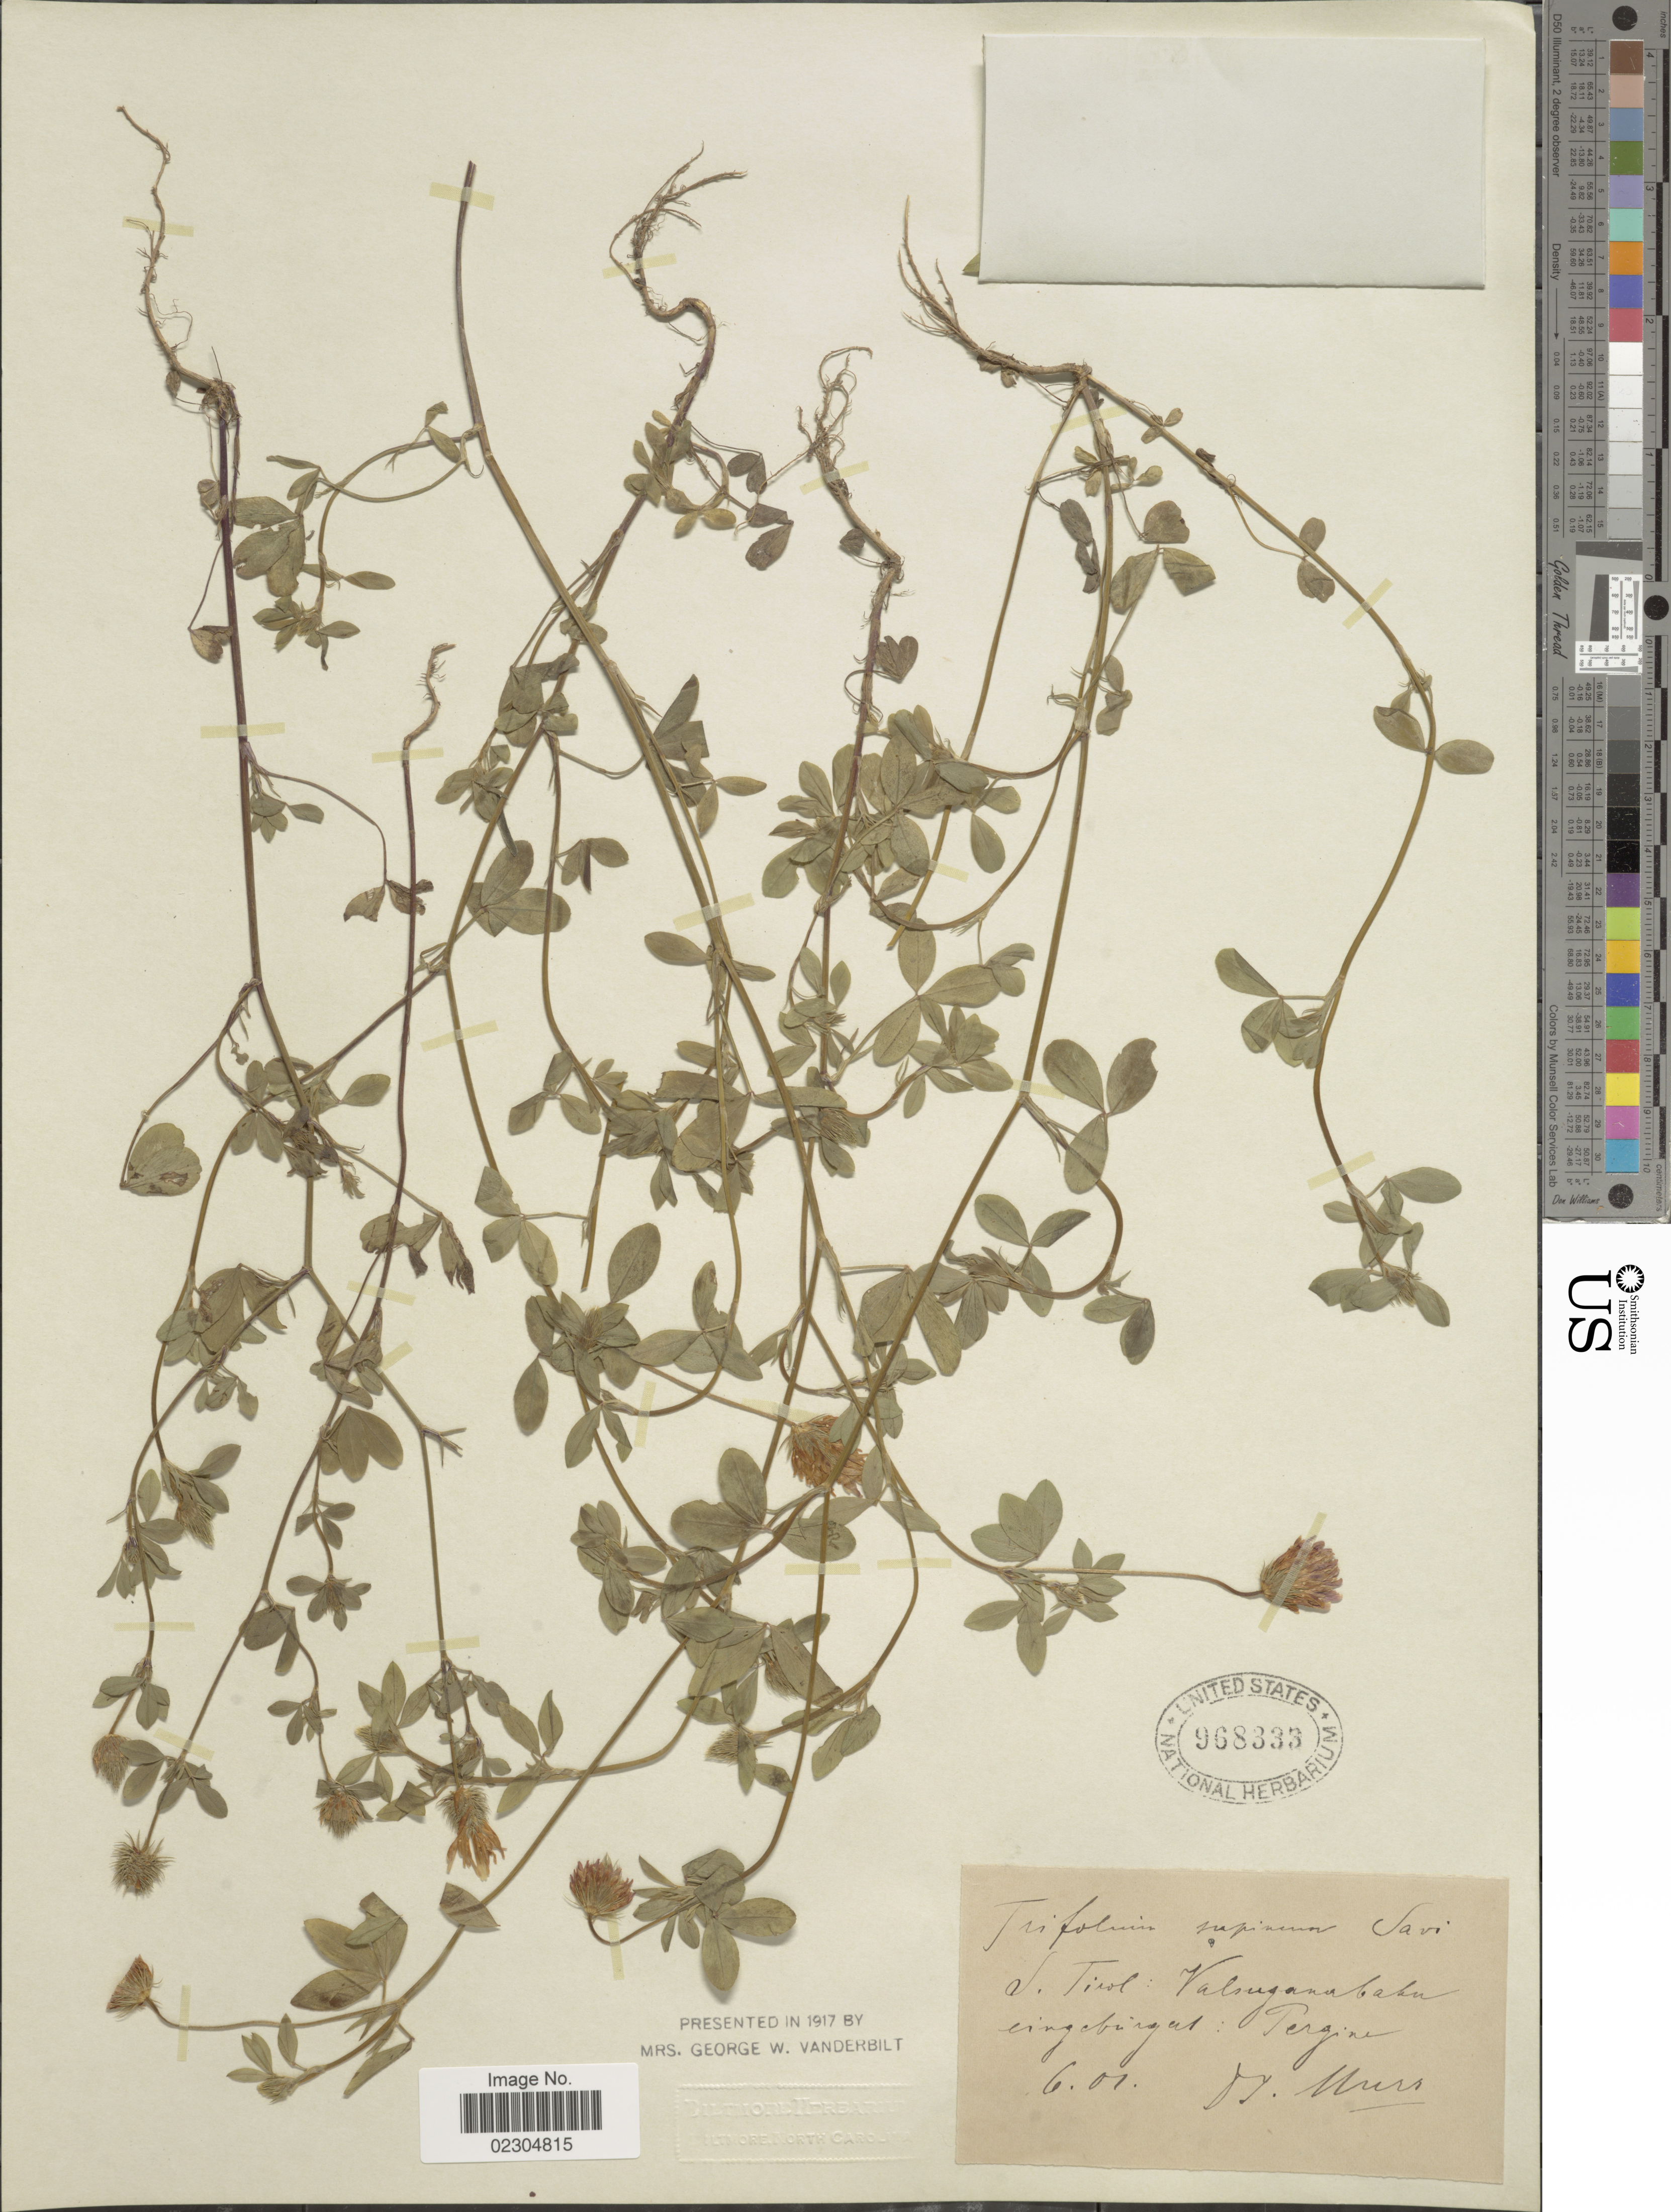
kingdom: Plantae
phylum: Tracheophyta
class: Magnoliopsida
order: Fabales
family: Fabaceae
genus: Trifolium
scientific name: Trifolium supinum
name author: Savi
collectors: J. Murr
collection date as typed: Transcribed d/m/y: /6/1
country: Italy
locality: S. Tirol: Valsuganabahn eindgebirgut: Pergine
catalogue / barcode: US 968333